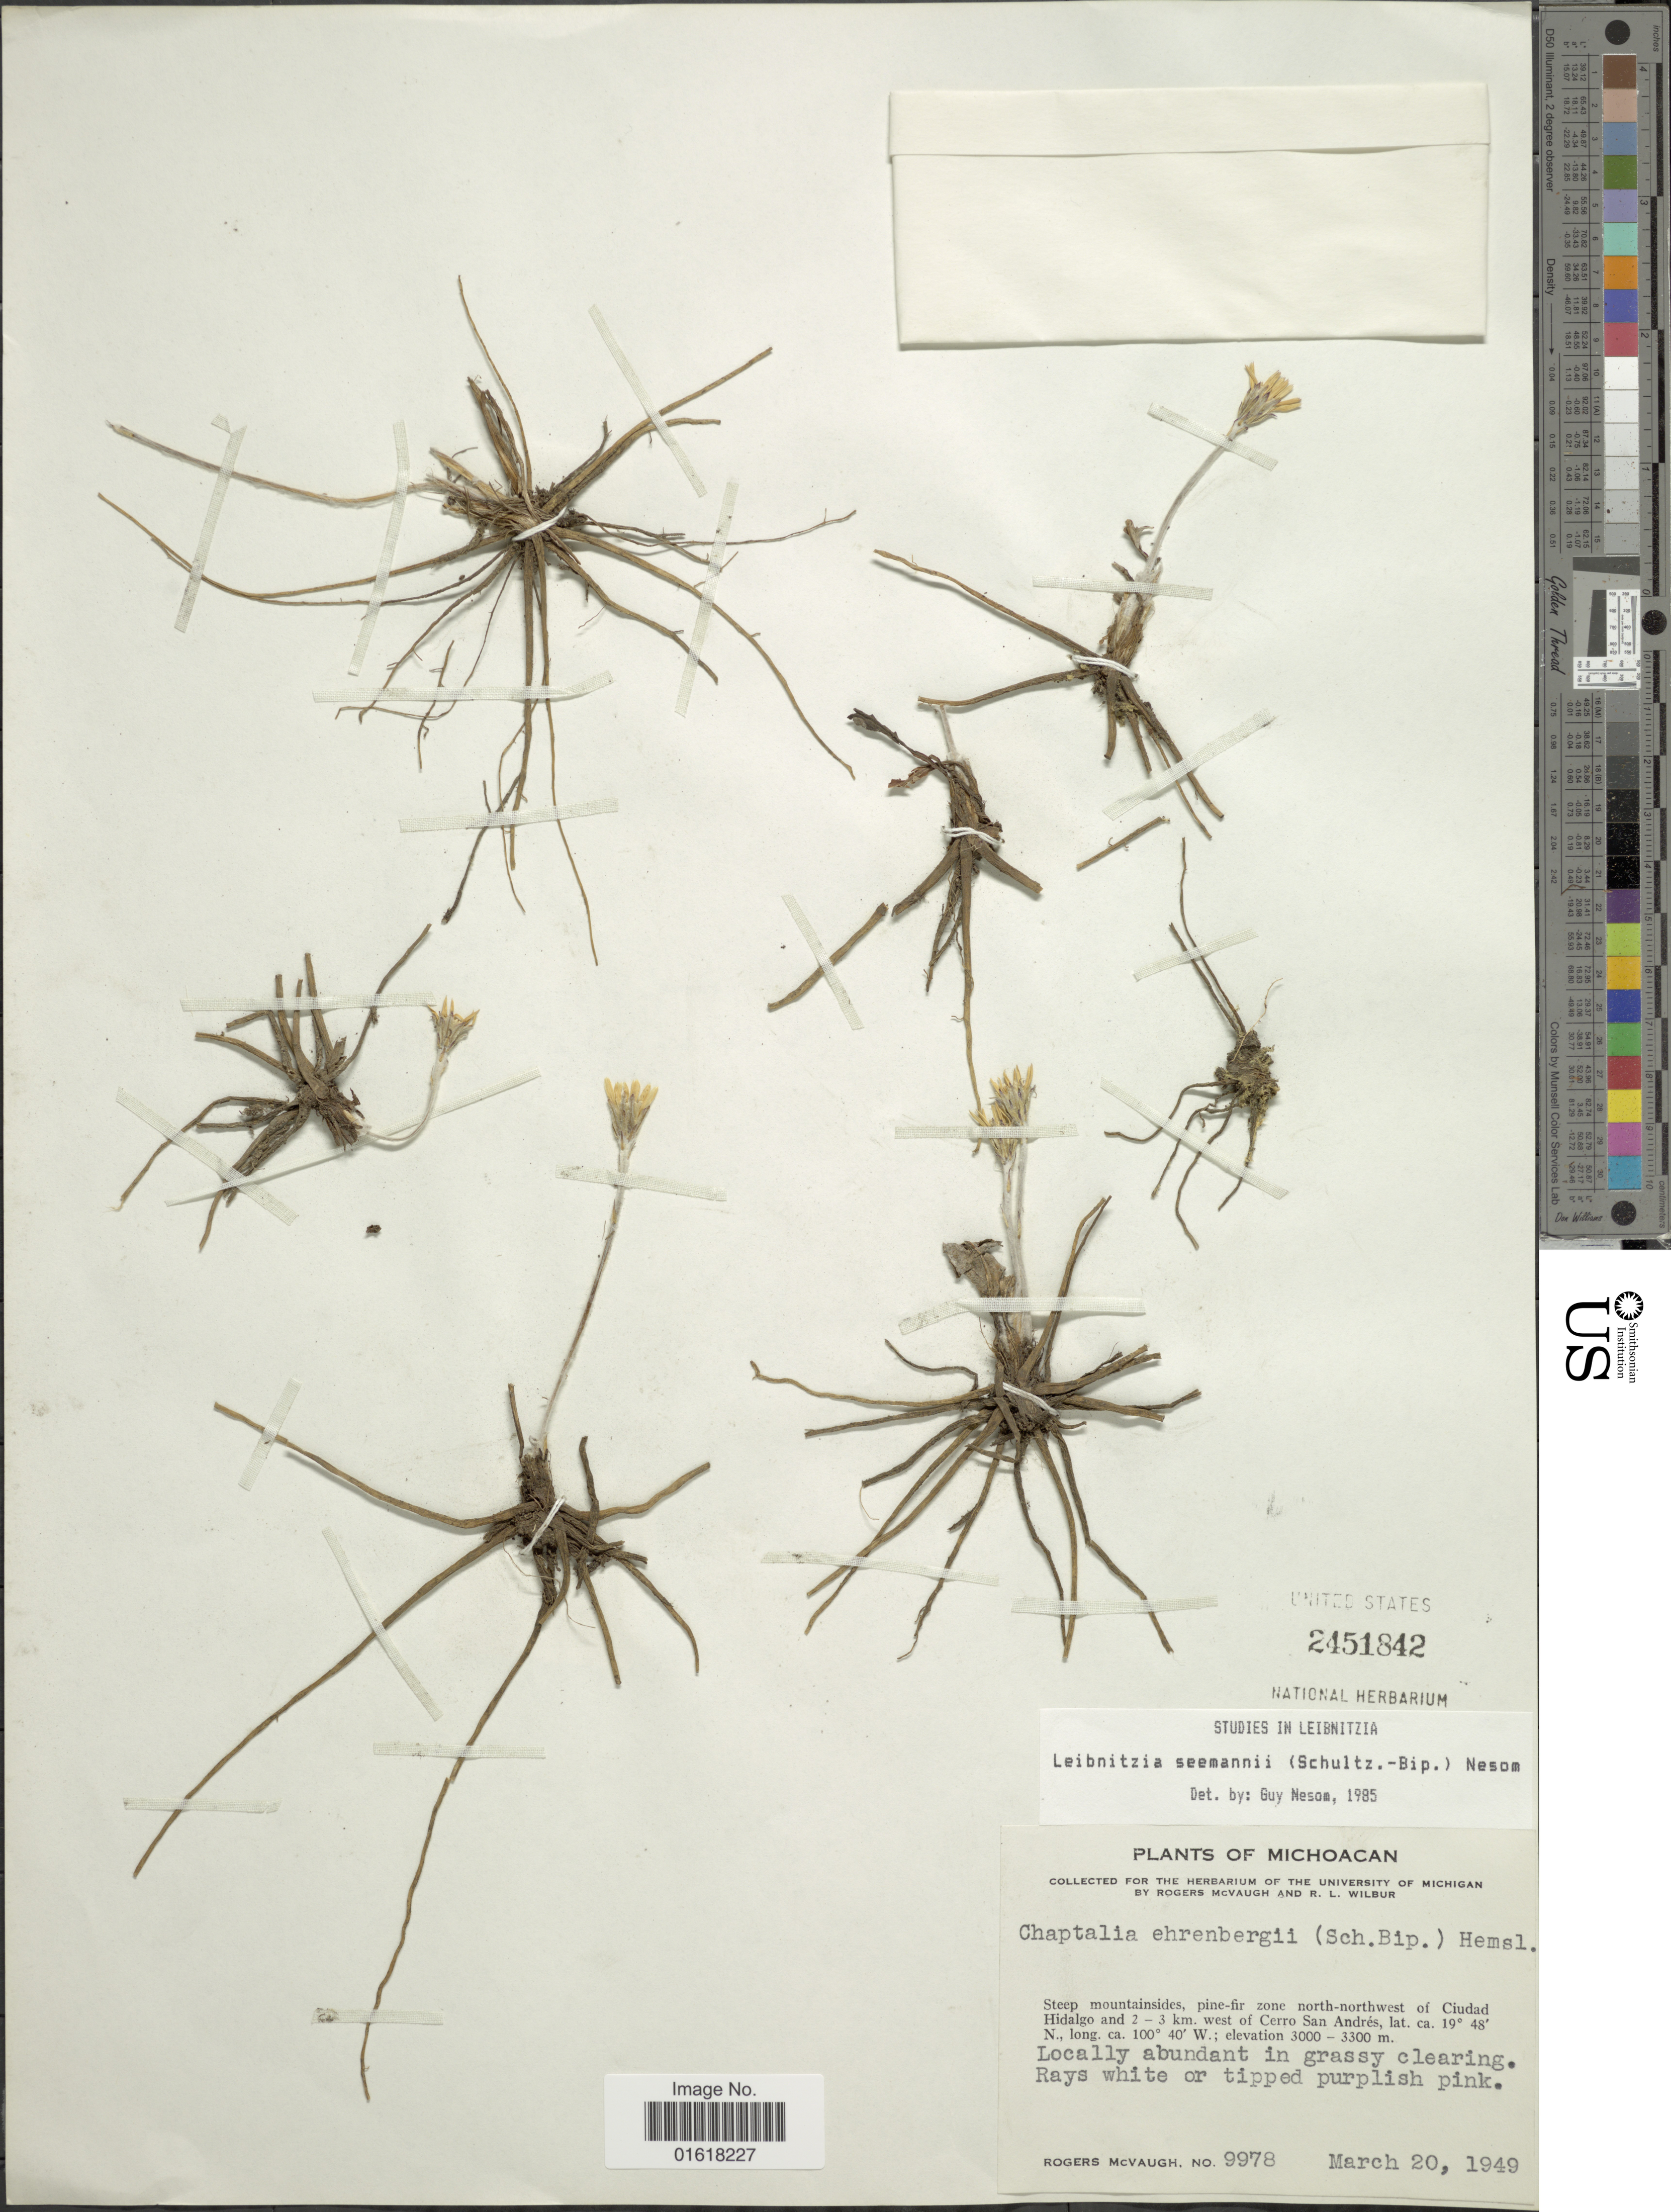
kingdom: Plantae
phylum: Tracheophyta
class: Magnoliopsida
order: Asterales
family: Asteraceae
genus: Leibnitzia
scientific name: Leibnitzia lyrata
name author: (Sch. Bip.) G.L. Nesom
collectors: R. McVaugh & R. L. Wilbur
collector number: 9978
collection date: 1949-03-20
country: Mexico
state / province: Michoacán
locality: Steep mountainsides, pine-fir zone north-northwest of Ciudad Hidalgo and 2 - 3 kms. west of Cerro San Andrés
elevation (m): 3000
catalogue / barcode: US 2451842